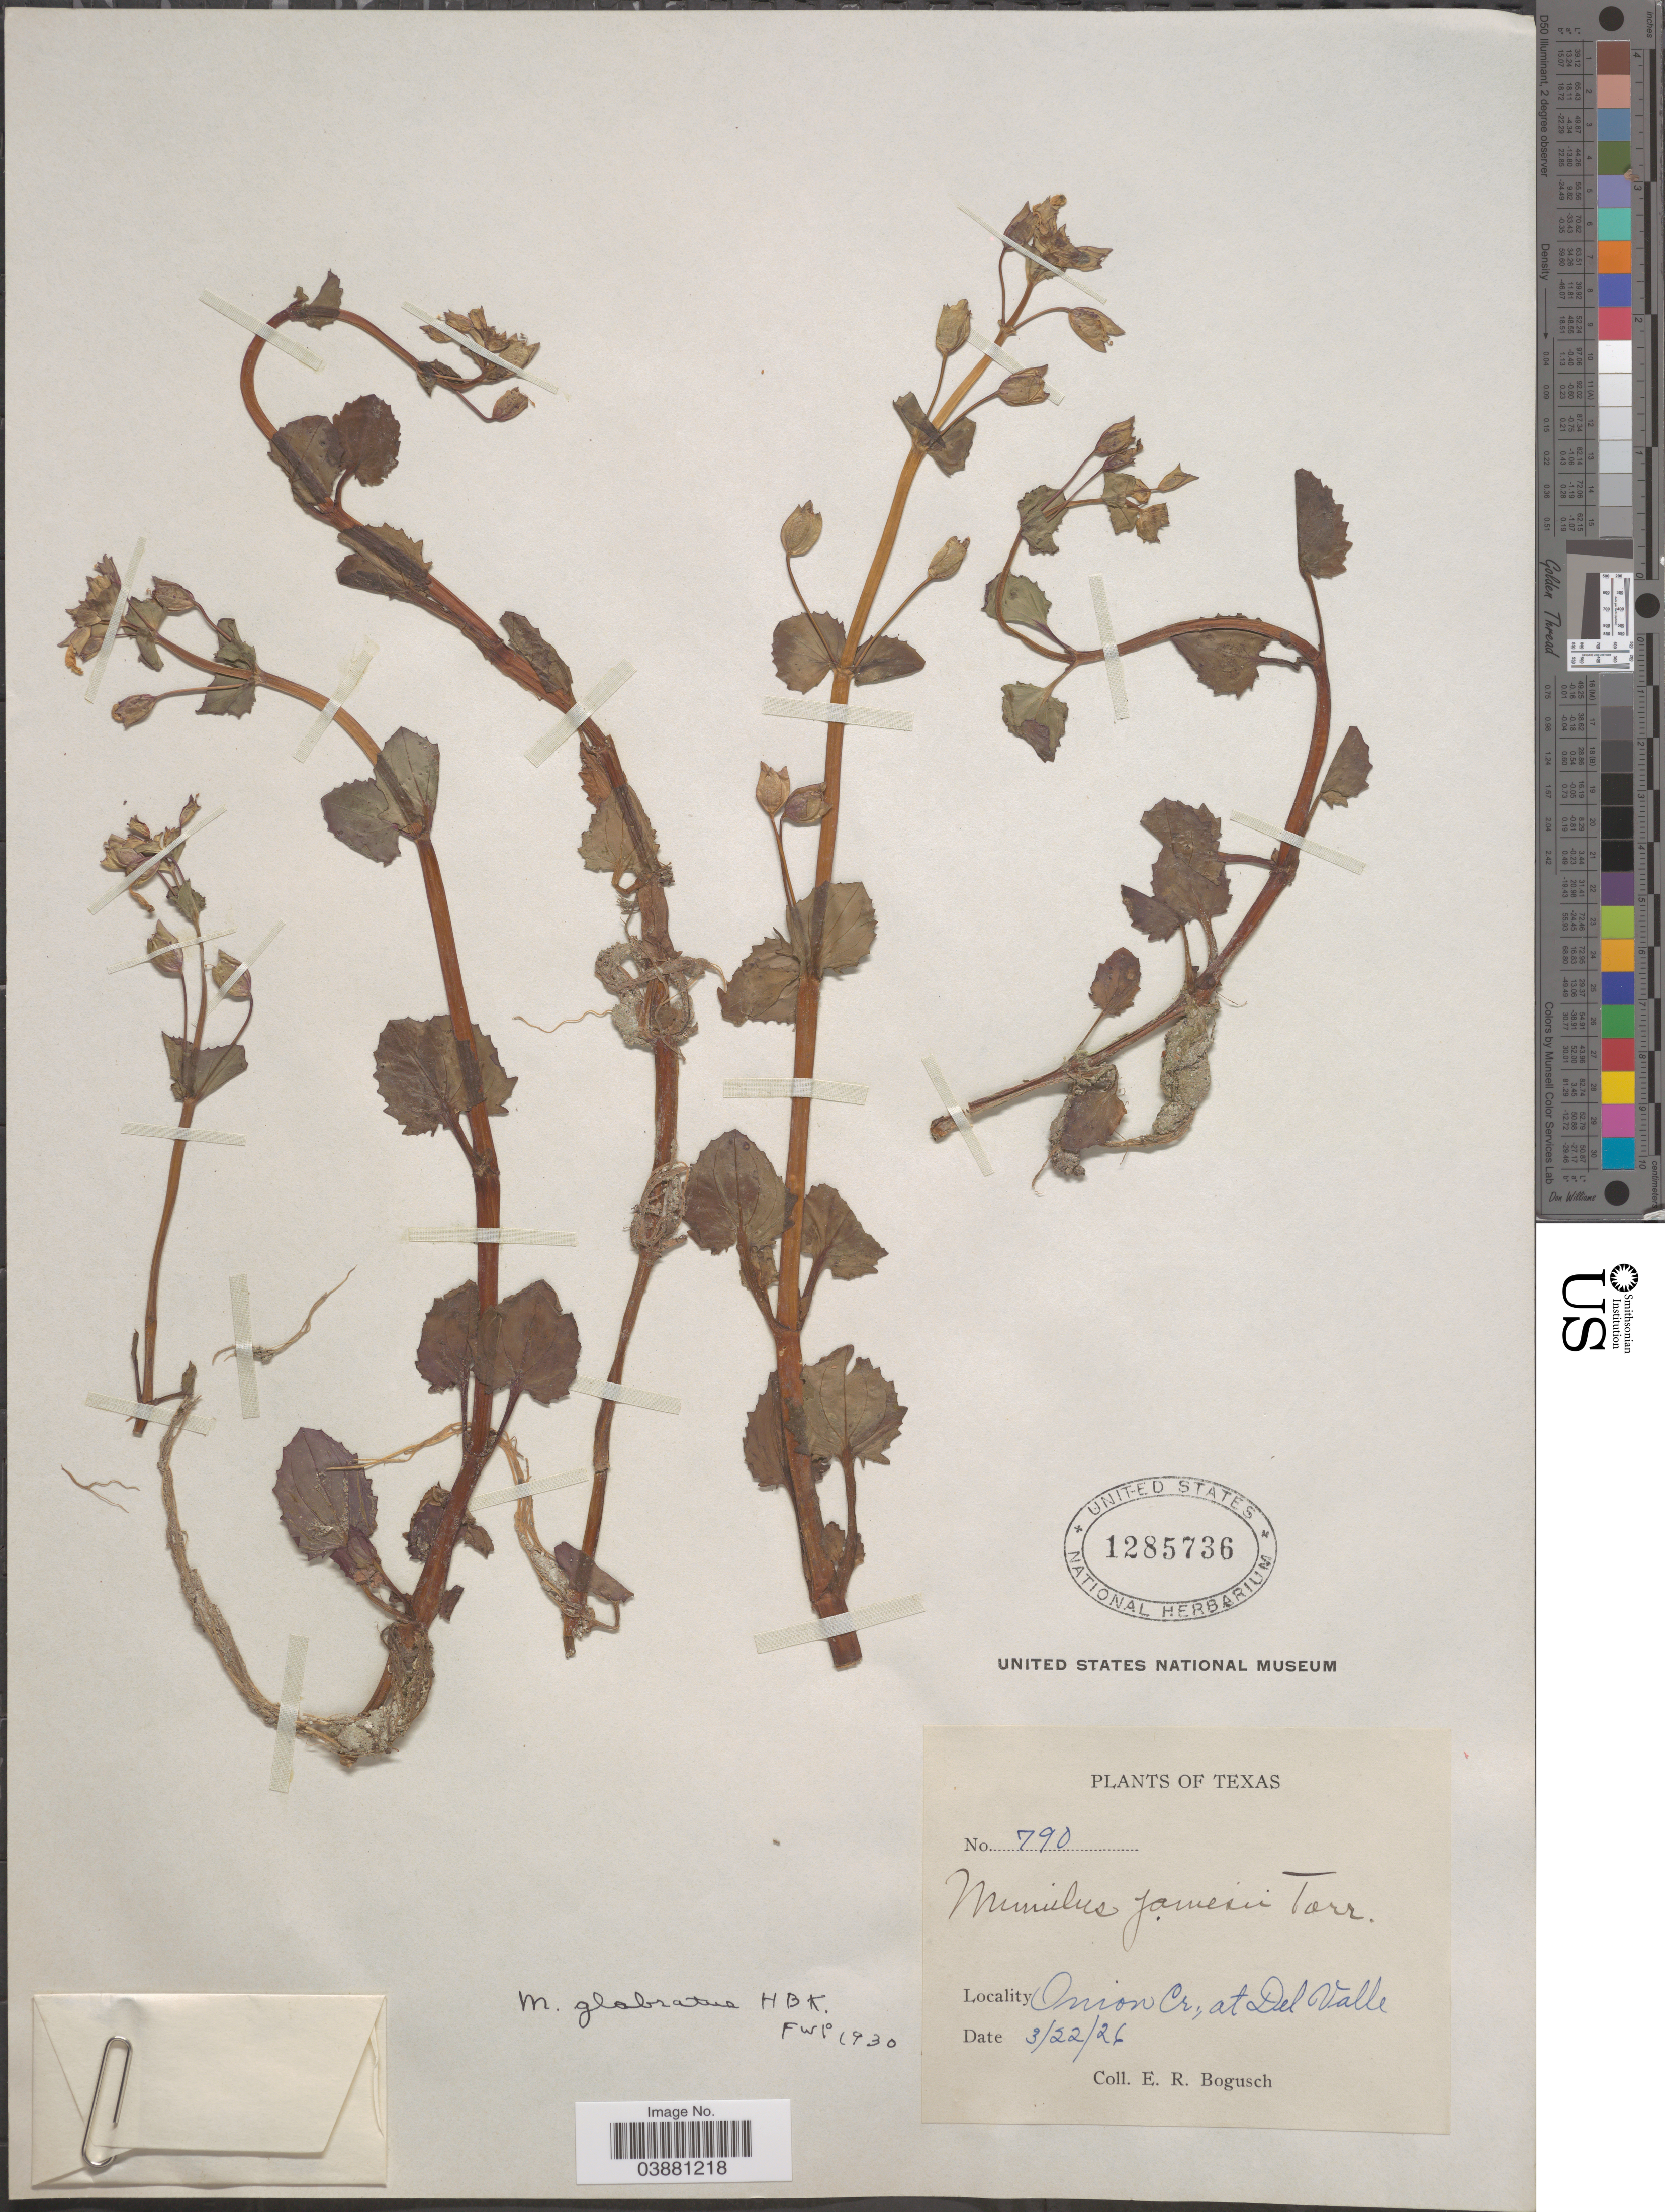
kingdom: Plantae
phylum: Tracheophyta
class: Magnoliopsida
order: Lamiales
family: Phrymaceae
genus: Mimulus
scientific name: Mimulus glabratus var. jamesii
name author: (Torr. & A. Gray ex Benth.) A. Gray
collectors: E. Bogusch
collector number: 790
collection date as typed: Transcribed d/m/y: 22/3/26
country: United States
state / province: Texas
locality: Onion Cr., at Del Valle.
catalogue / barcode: US 1285736